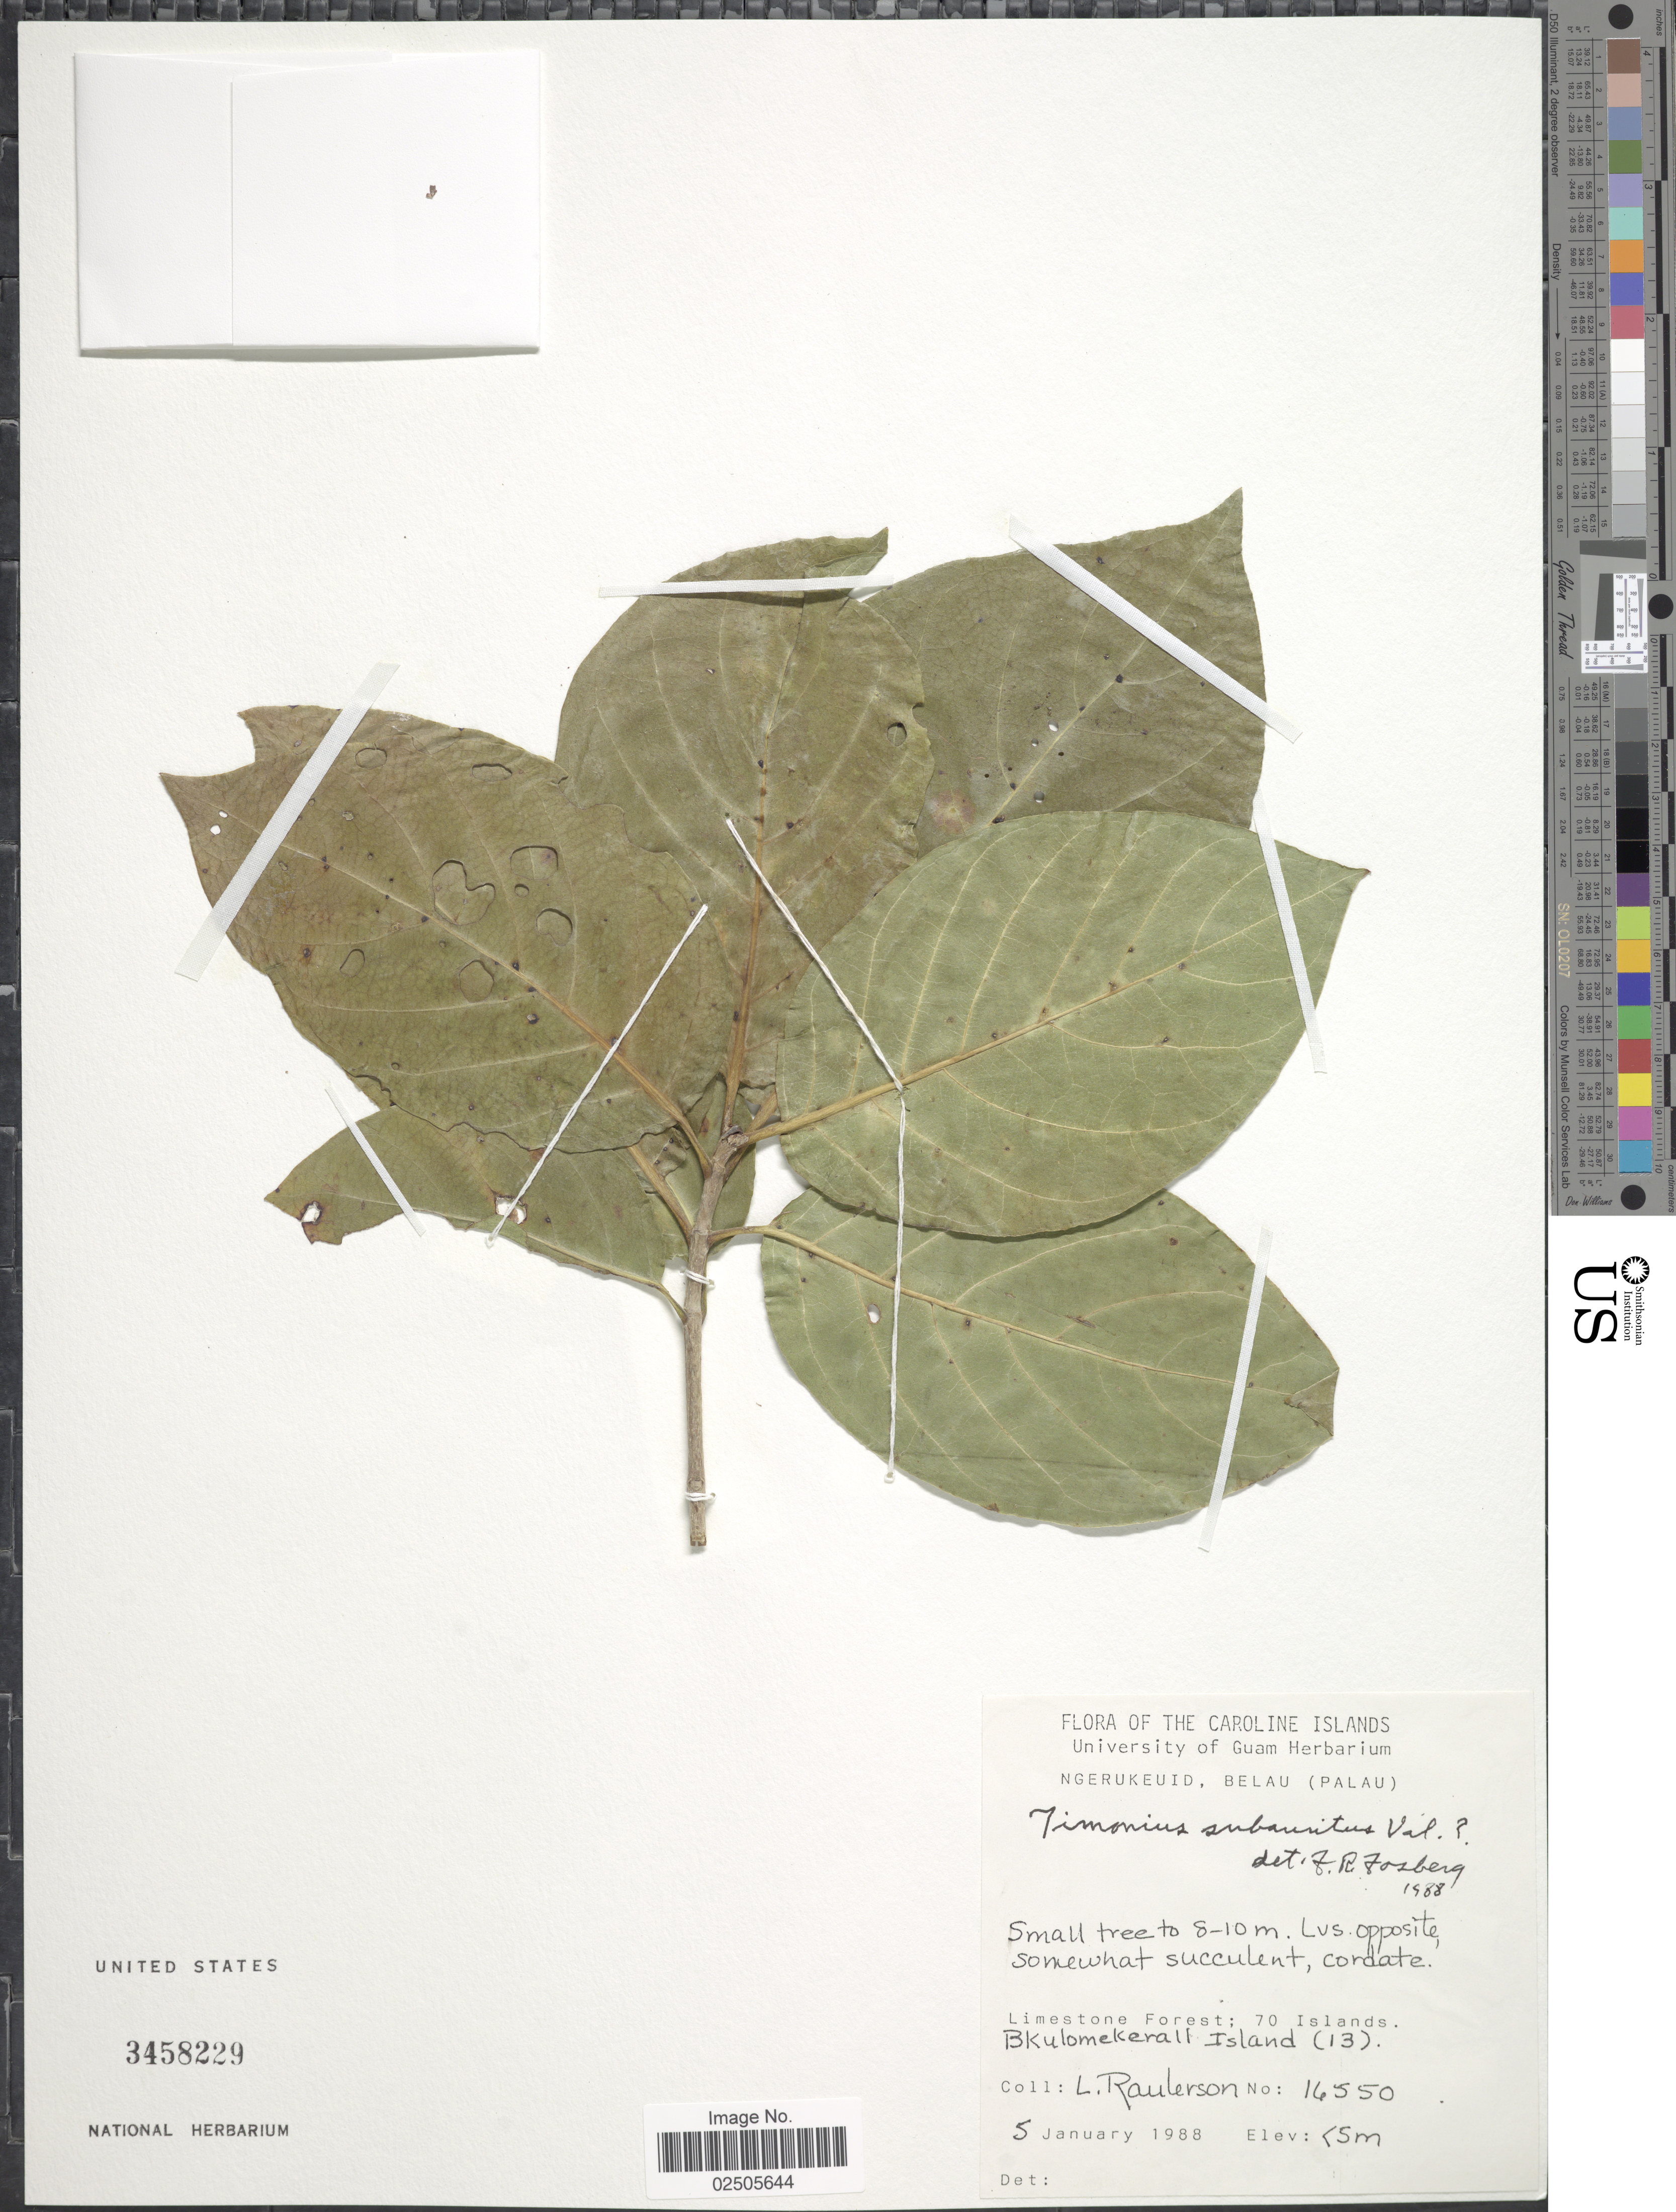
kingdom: Plantae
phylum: Tracheophyta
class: Magnoliopsida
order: Gentianales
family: Rubiaceae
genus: Timonius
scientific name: Timonius subauritus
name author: Valeton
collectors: L. Raulerson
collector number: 16550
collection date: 1988-01-05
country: Palau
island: Ngerukeuid [Orukuizu]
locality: Ngerukeuid, Limestone forest; 70 Islands, Bkulomekera II Island (13)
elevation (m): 5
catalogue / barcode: US 3458229